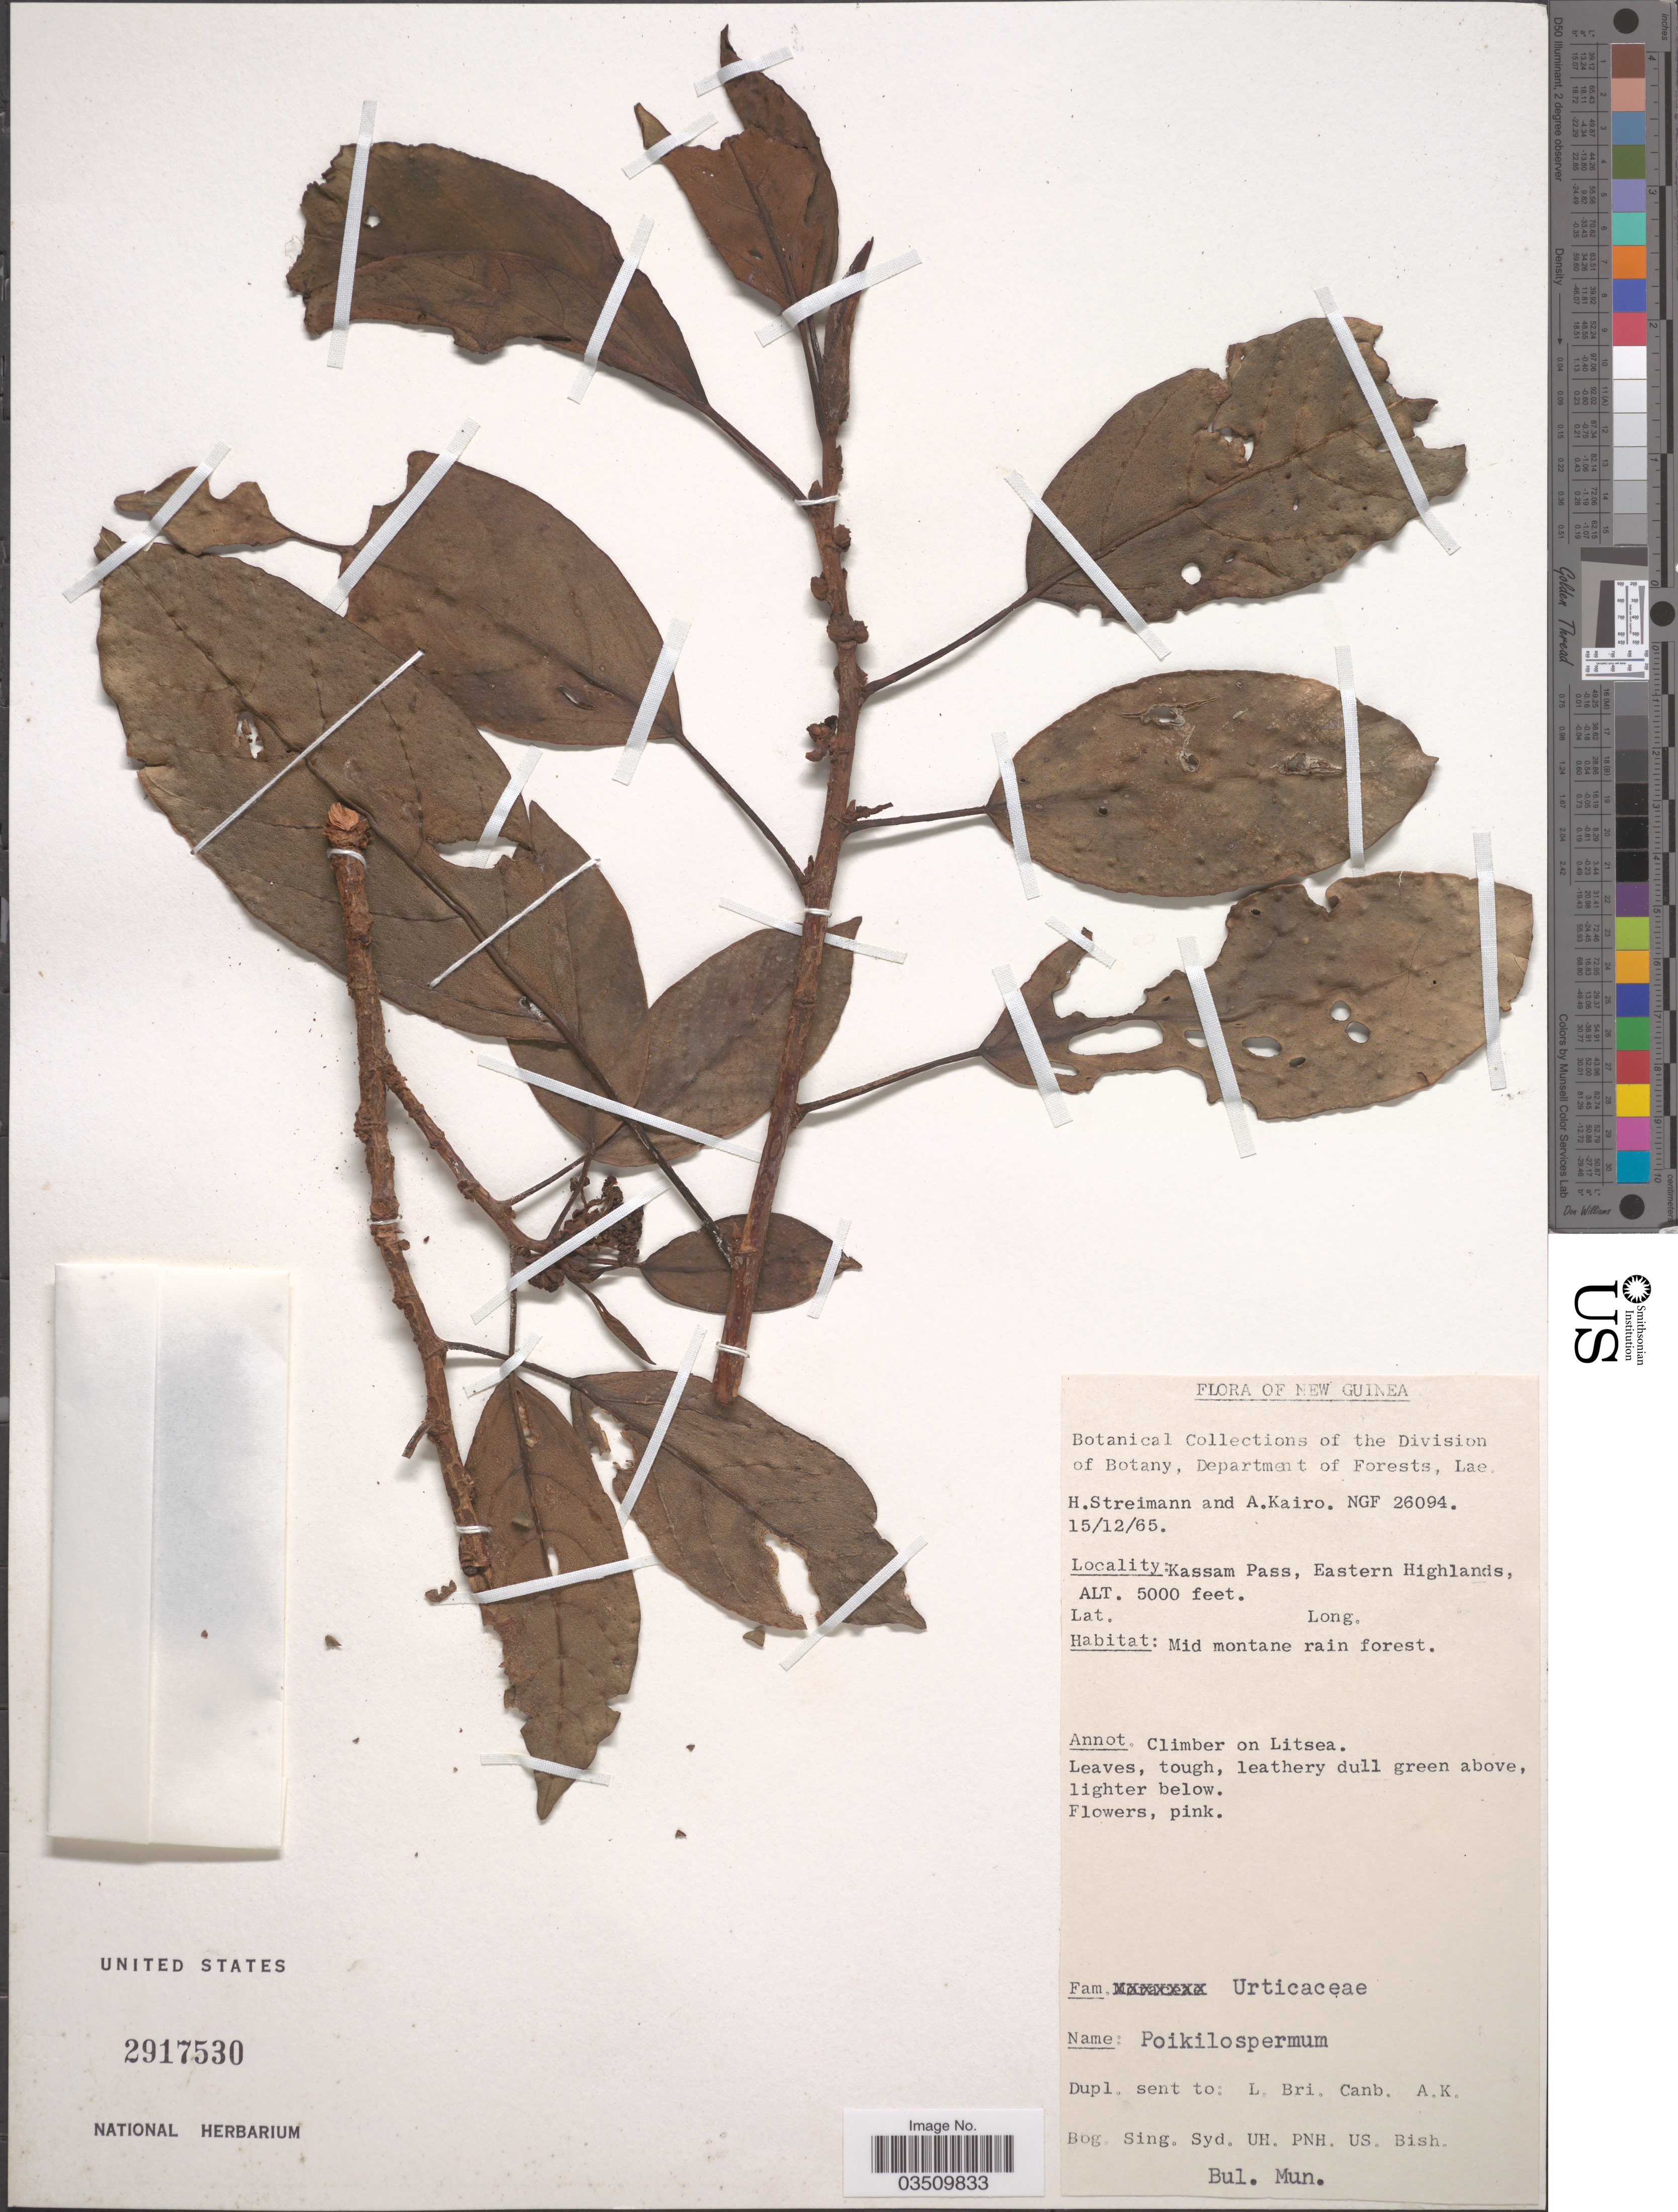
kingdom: Plantae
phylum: Tracheophyta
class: Magnoliopsida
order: Rosales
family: Urticaceae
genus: Poikilospermum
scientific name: Poikilospermum sp.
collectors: H. Streiman & A. Kairo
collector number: NGF26094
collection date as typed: Transcribed d/m/y: 15/12/65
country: Papua New Guinea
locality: New Guinea. Kassam Pass, Eastern Highlands.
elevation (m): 1524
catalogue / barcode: US 2917530